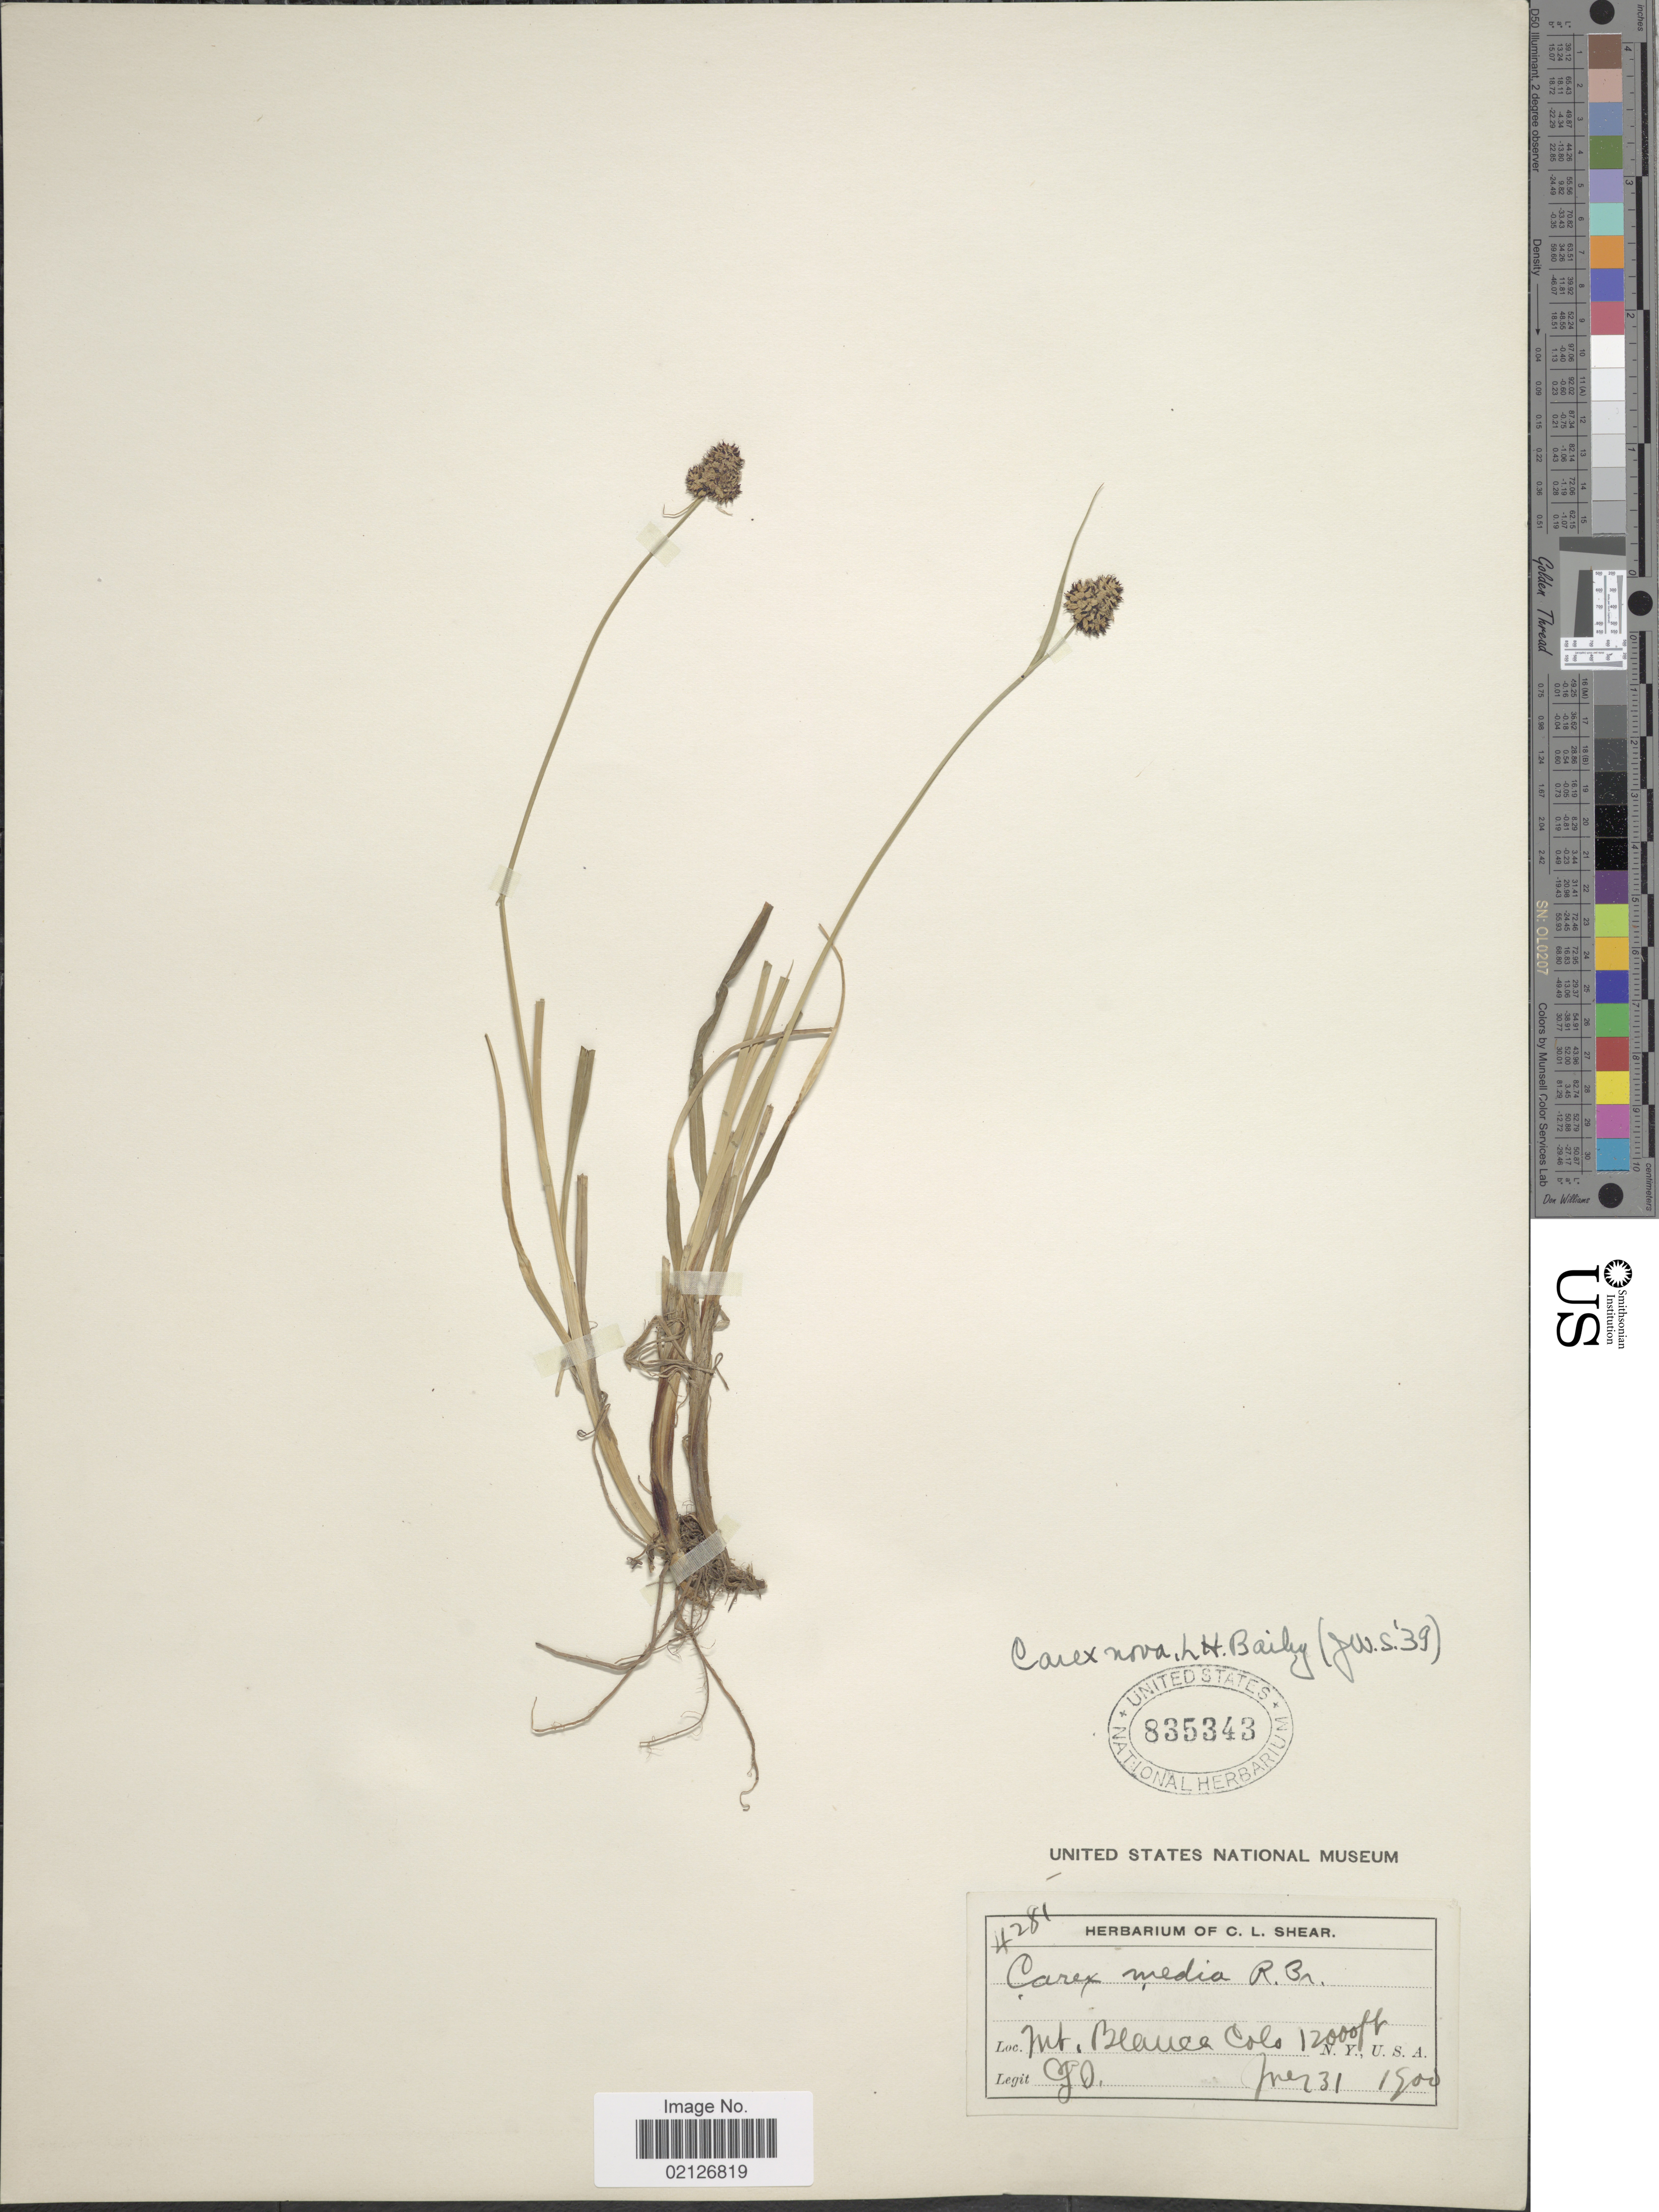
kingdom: Plantae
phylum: Tracheophyta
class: Liliopsida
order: Poales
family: Cyperaceae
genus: Carex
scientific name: Carex nova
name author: L.H. Bailey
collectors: C. L. Shear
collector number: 4281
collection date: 1900-07-31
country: United States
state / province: Colorado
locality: Mt. Blanca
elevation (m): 3658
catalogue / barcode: US 835343